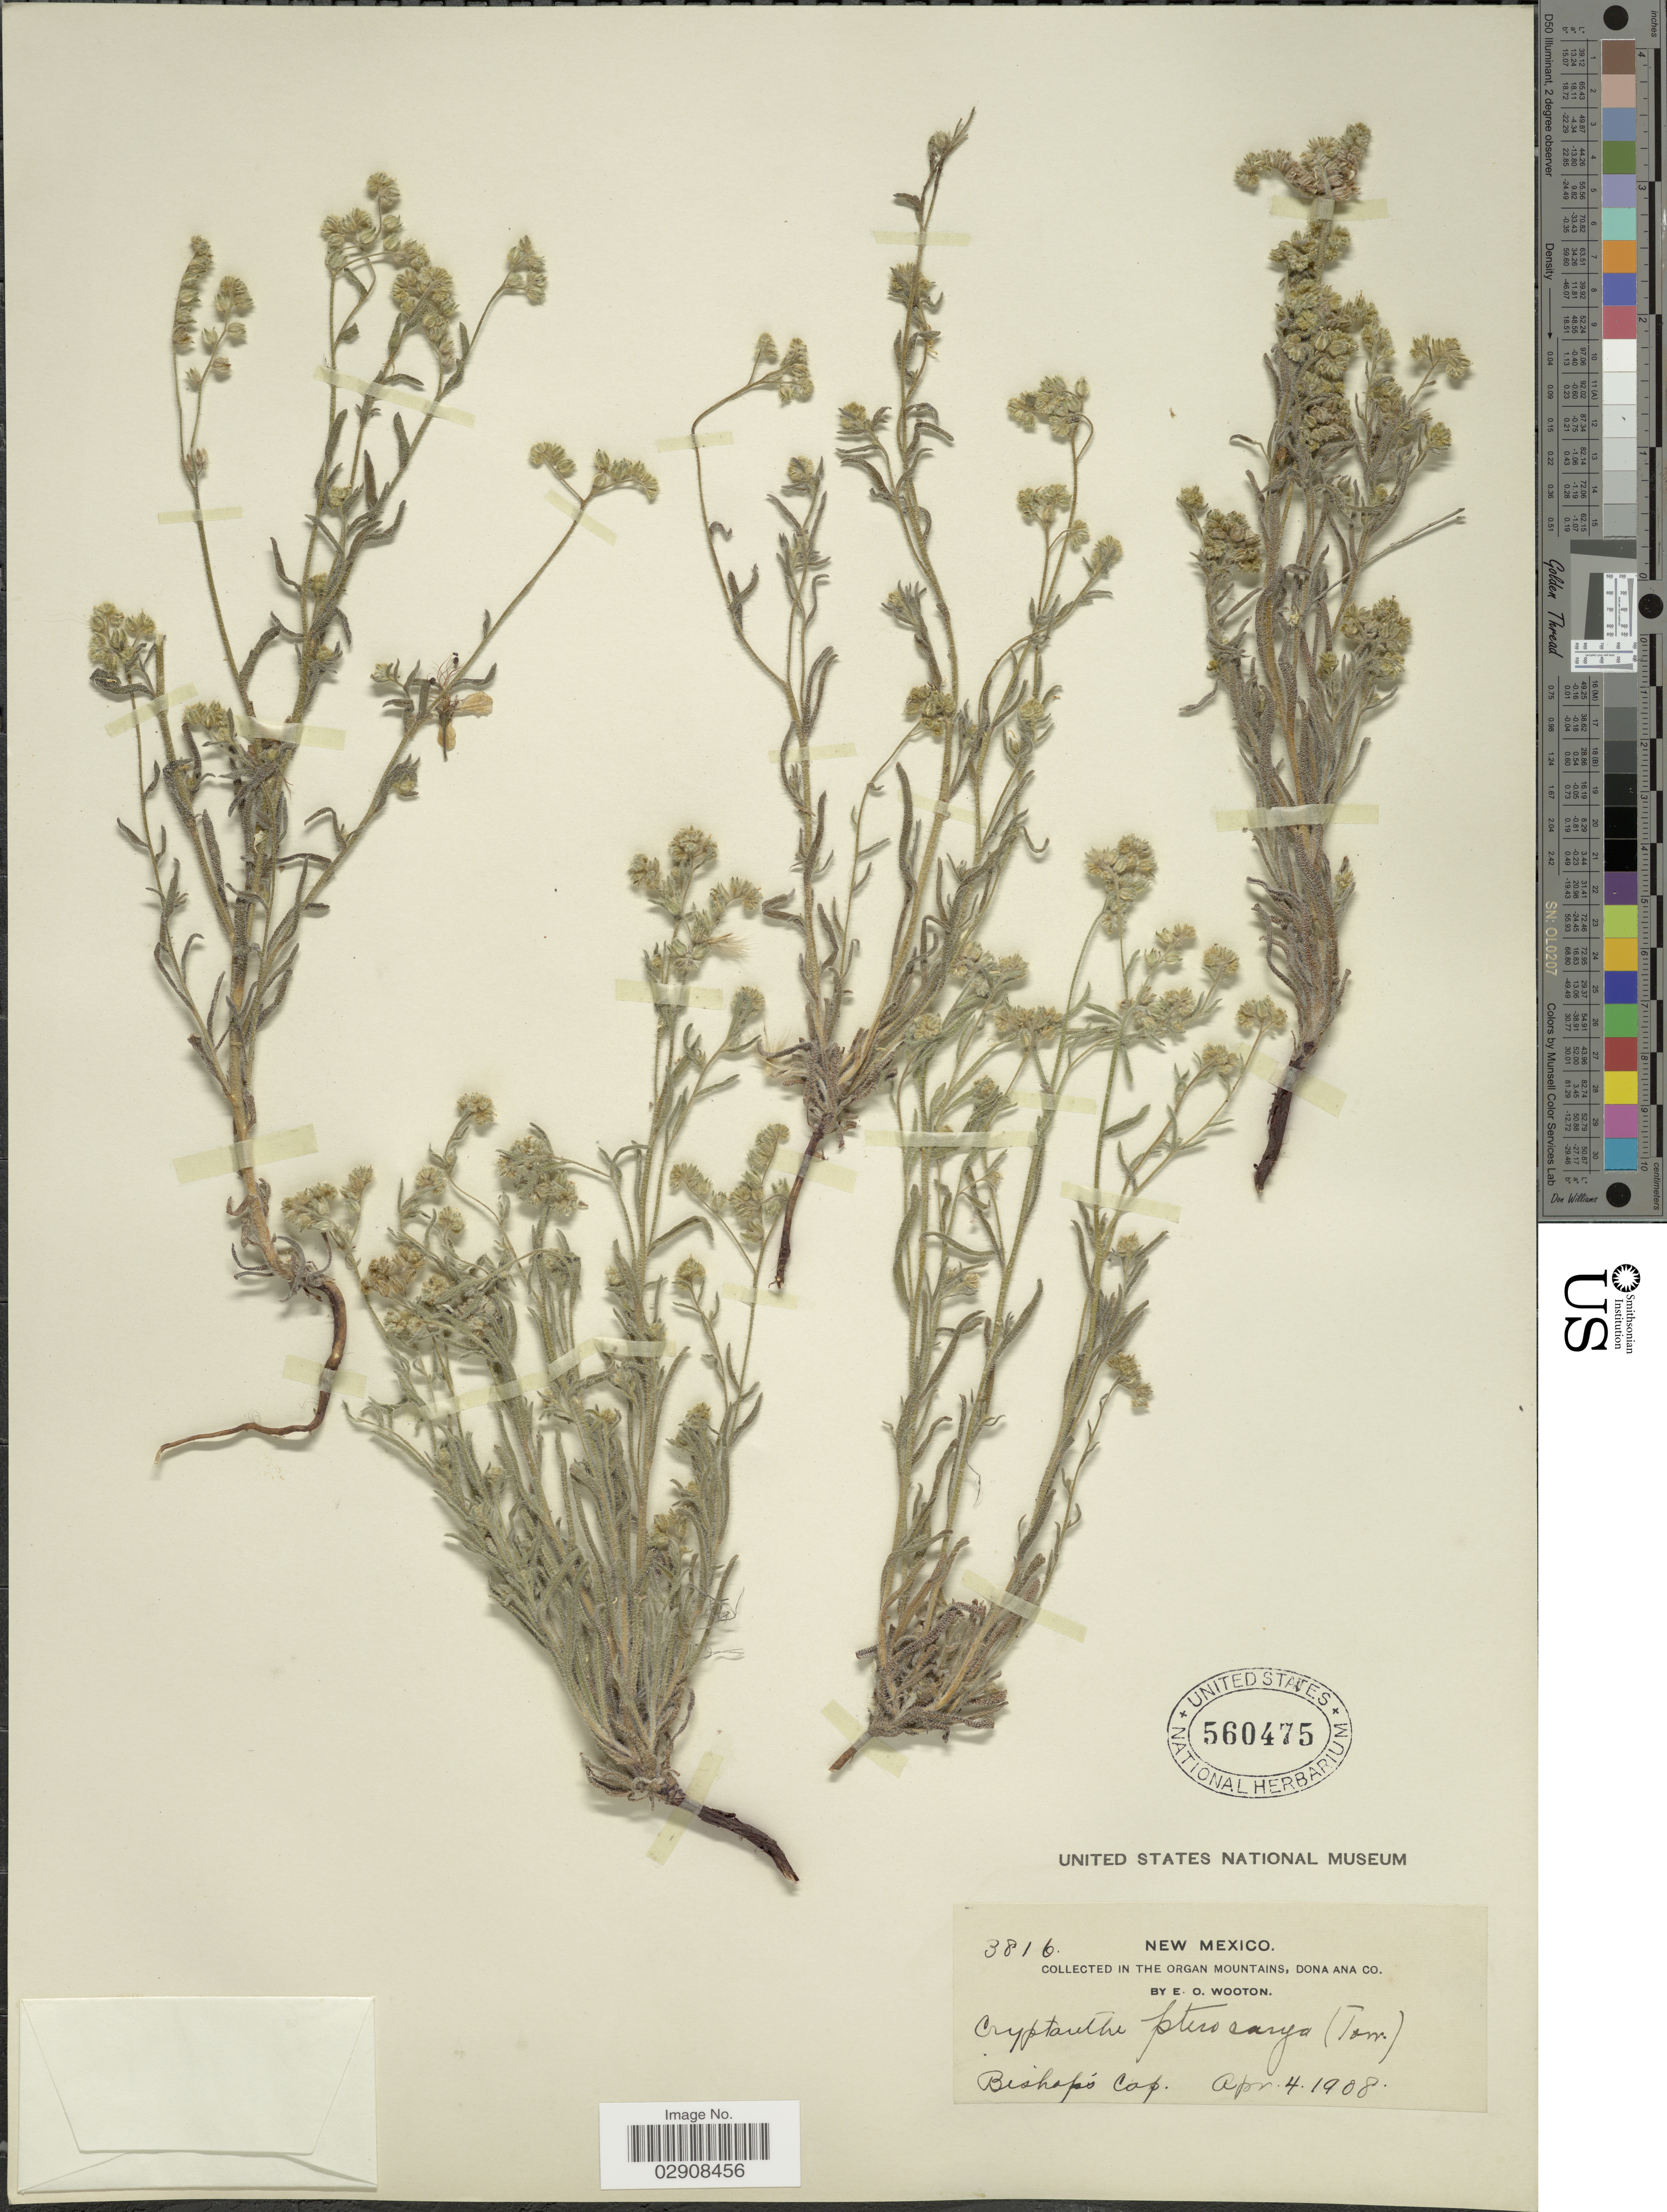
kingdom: Plantae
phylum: Tracheophyta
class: Magnoliopsida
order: Boraginales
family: Boraginaceae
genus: Cryptantha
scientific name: Cryptantha pterocarya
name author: (Torr.) Greene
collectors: E. O. Wooton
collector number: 3816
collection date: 1908-04-04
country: United States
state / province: New Mexico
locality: In the Organ Mountains, Dona Ana Co. Bishop's Cap.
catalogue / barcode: US 560475